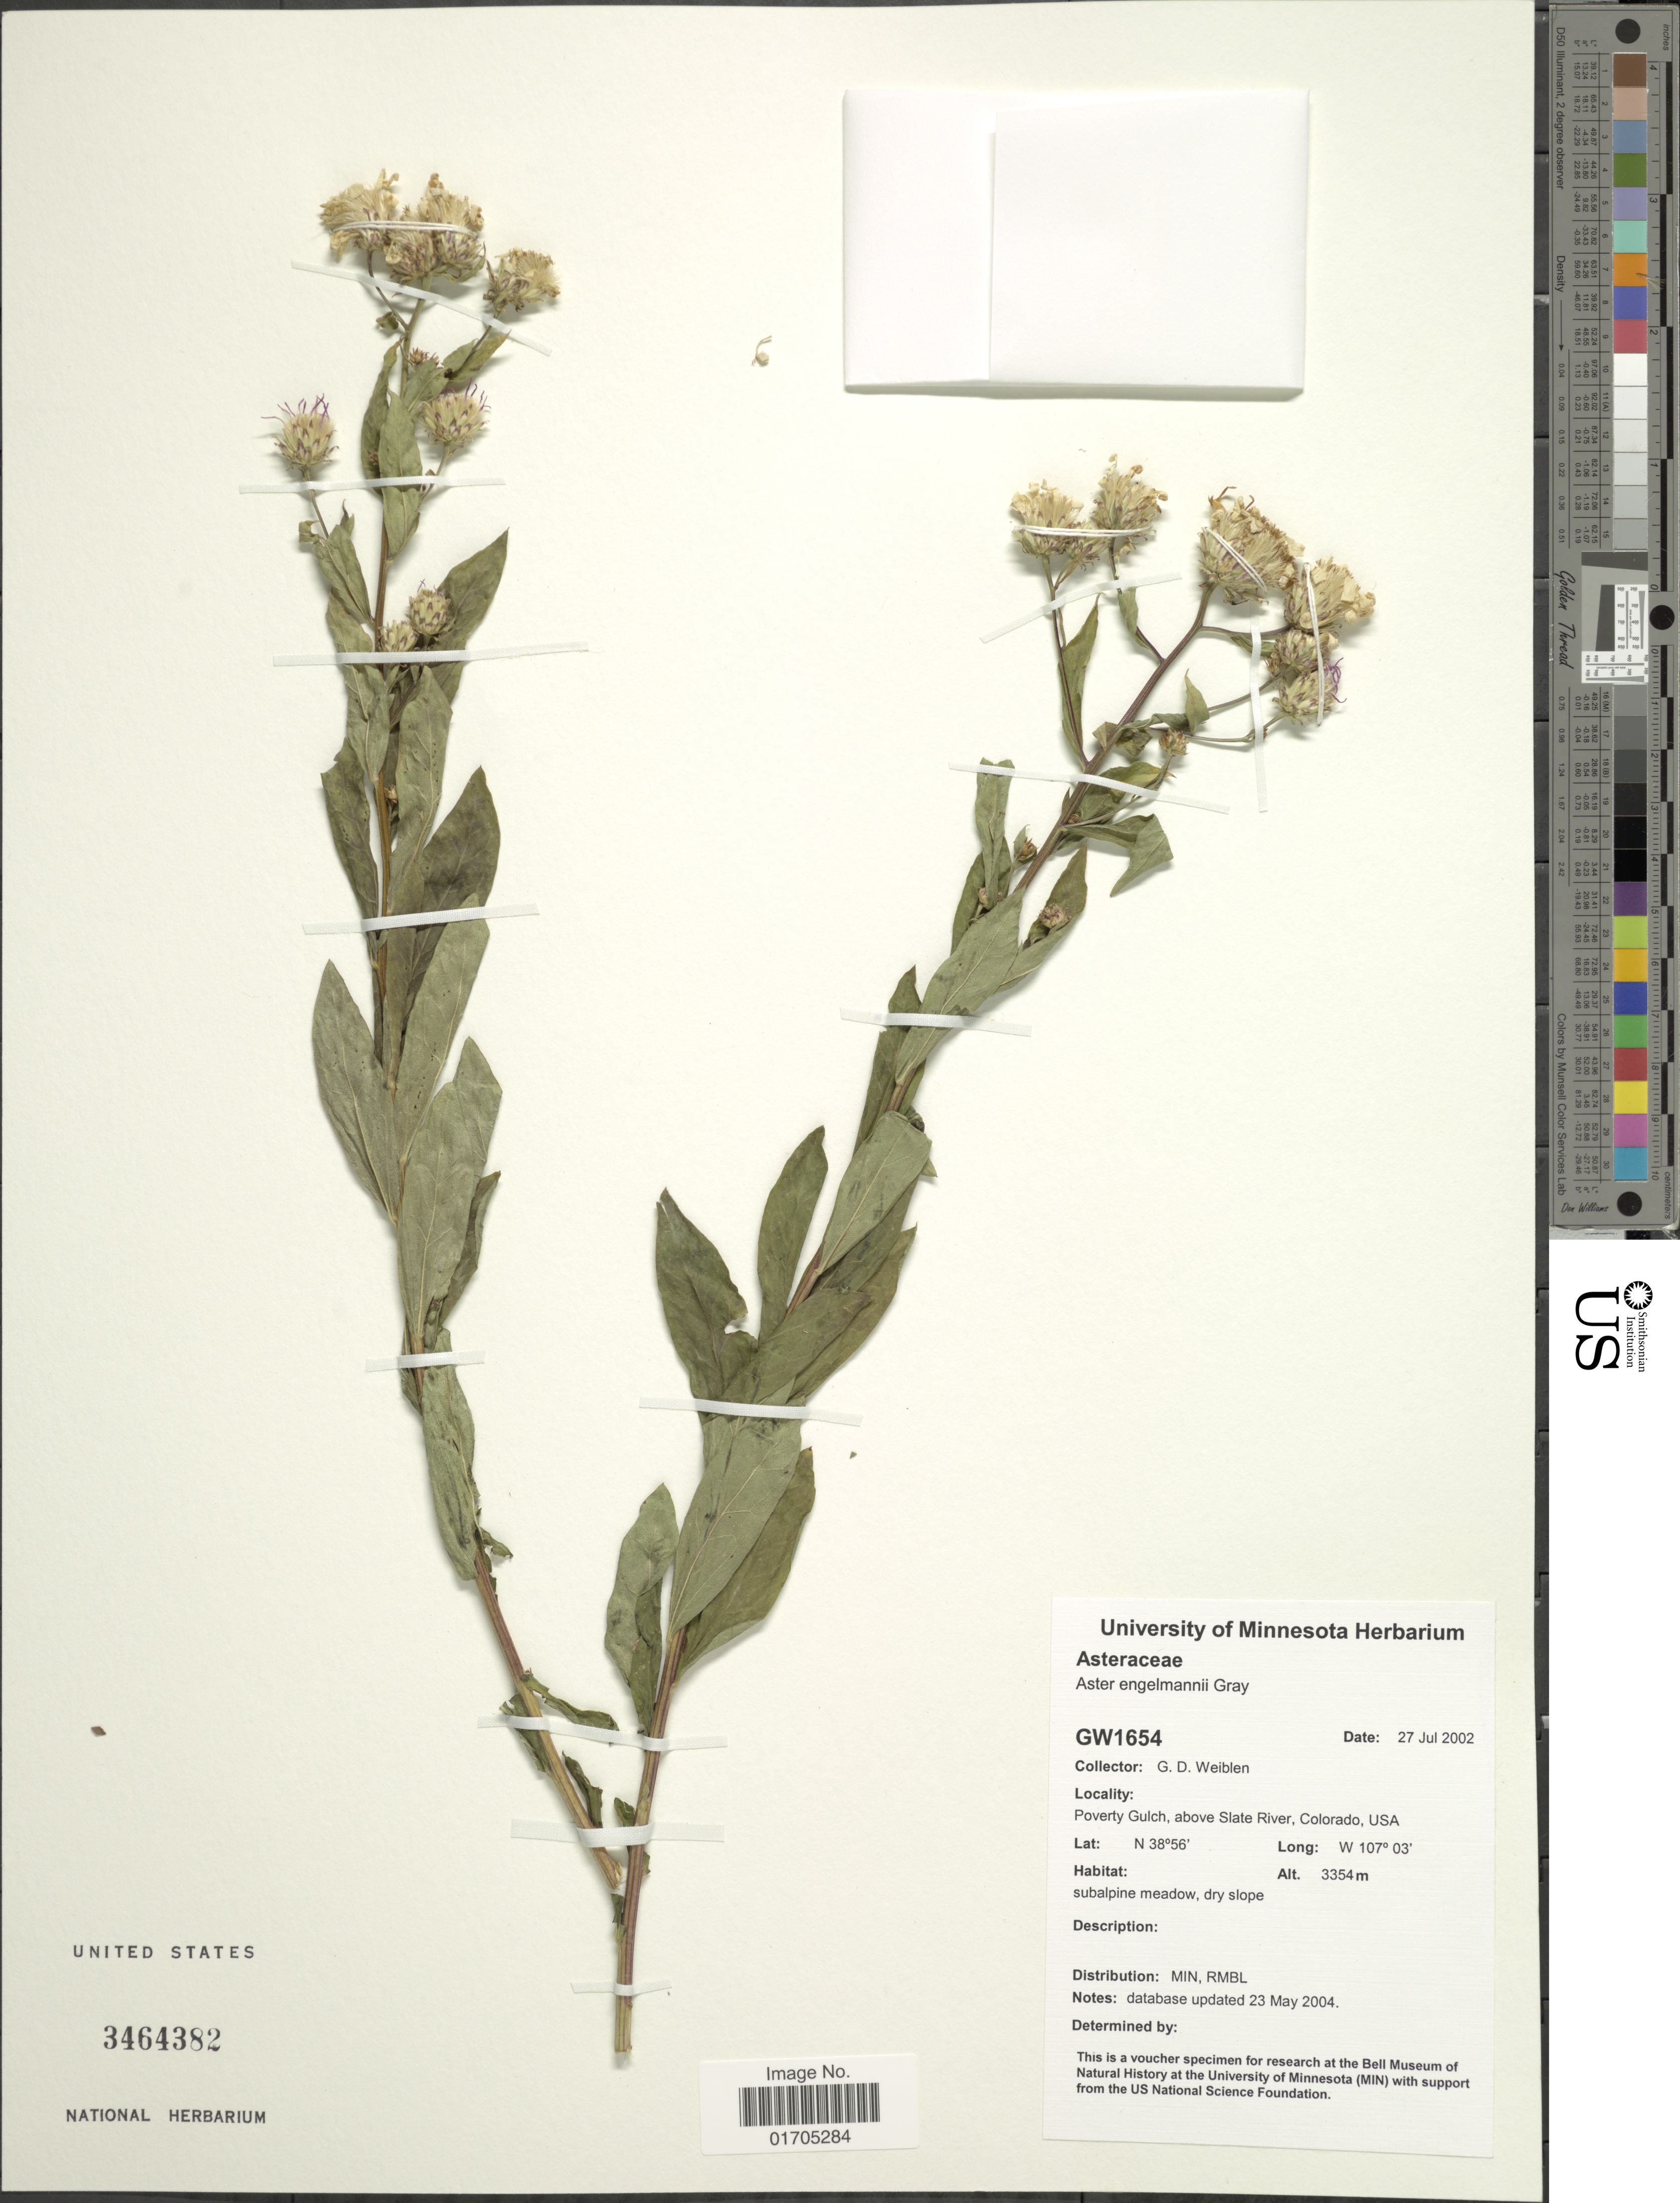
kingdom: Plantae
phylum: Tracheophyta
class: Magnoliopsida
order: Asterales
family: Asteraceae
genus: Eucephalus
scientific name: Eucephalus engelmannii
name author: (D.C. Eaton) Greene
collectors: G. D. Weiblen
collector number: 1654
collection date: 2002-07-27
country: United States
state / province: Colorado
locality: Poverty Gulch, above Slate River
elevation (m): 3354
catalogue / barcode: US 3464382